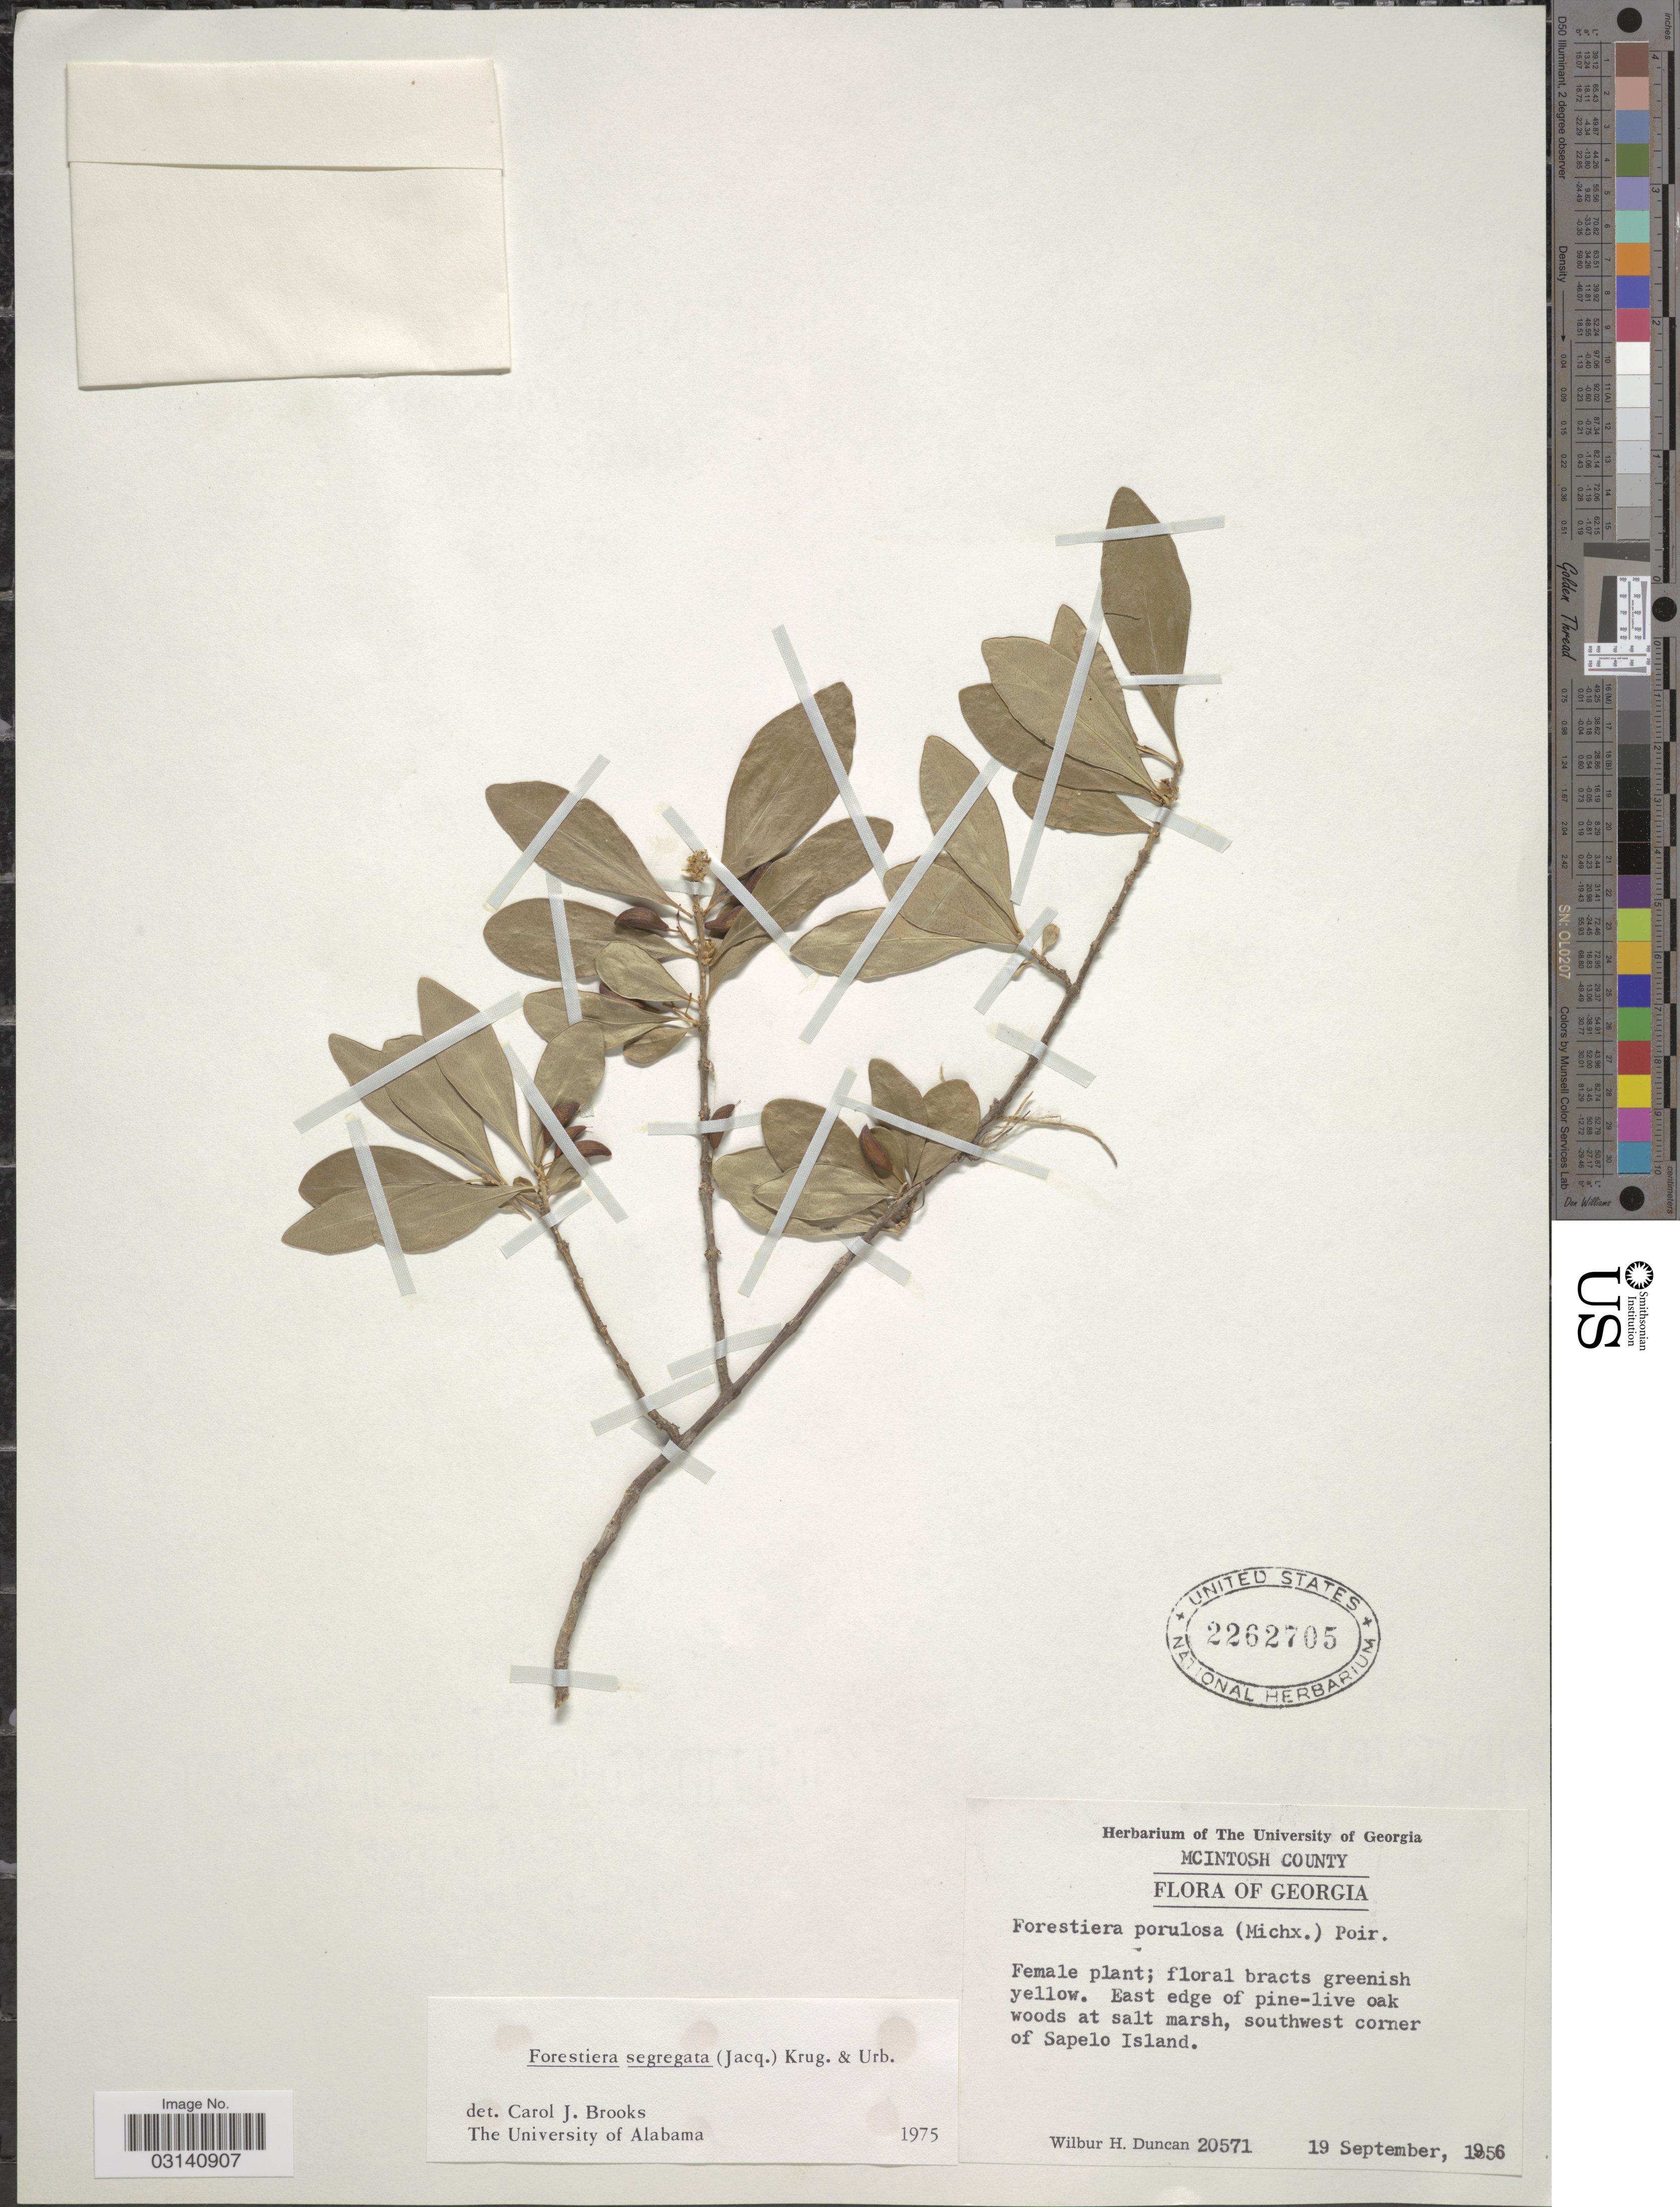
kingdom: Plantae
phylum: Tracheophyta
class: Magnoliopsida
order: Lamiales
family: Oleaceae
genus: Forestiera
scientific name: Forestiera segregata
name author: (Jacq.) Krug & Urb.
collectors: W. H. Duncan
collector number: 20571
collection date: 1956-09-19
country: United States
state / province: Georgia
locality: Mcintosh County. Southwest corner of Sapelo Island.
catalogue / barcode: US 2262705